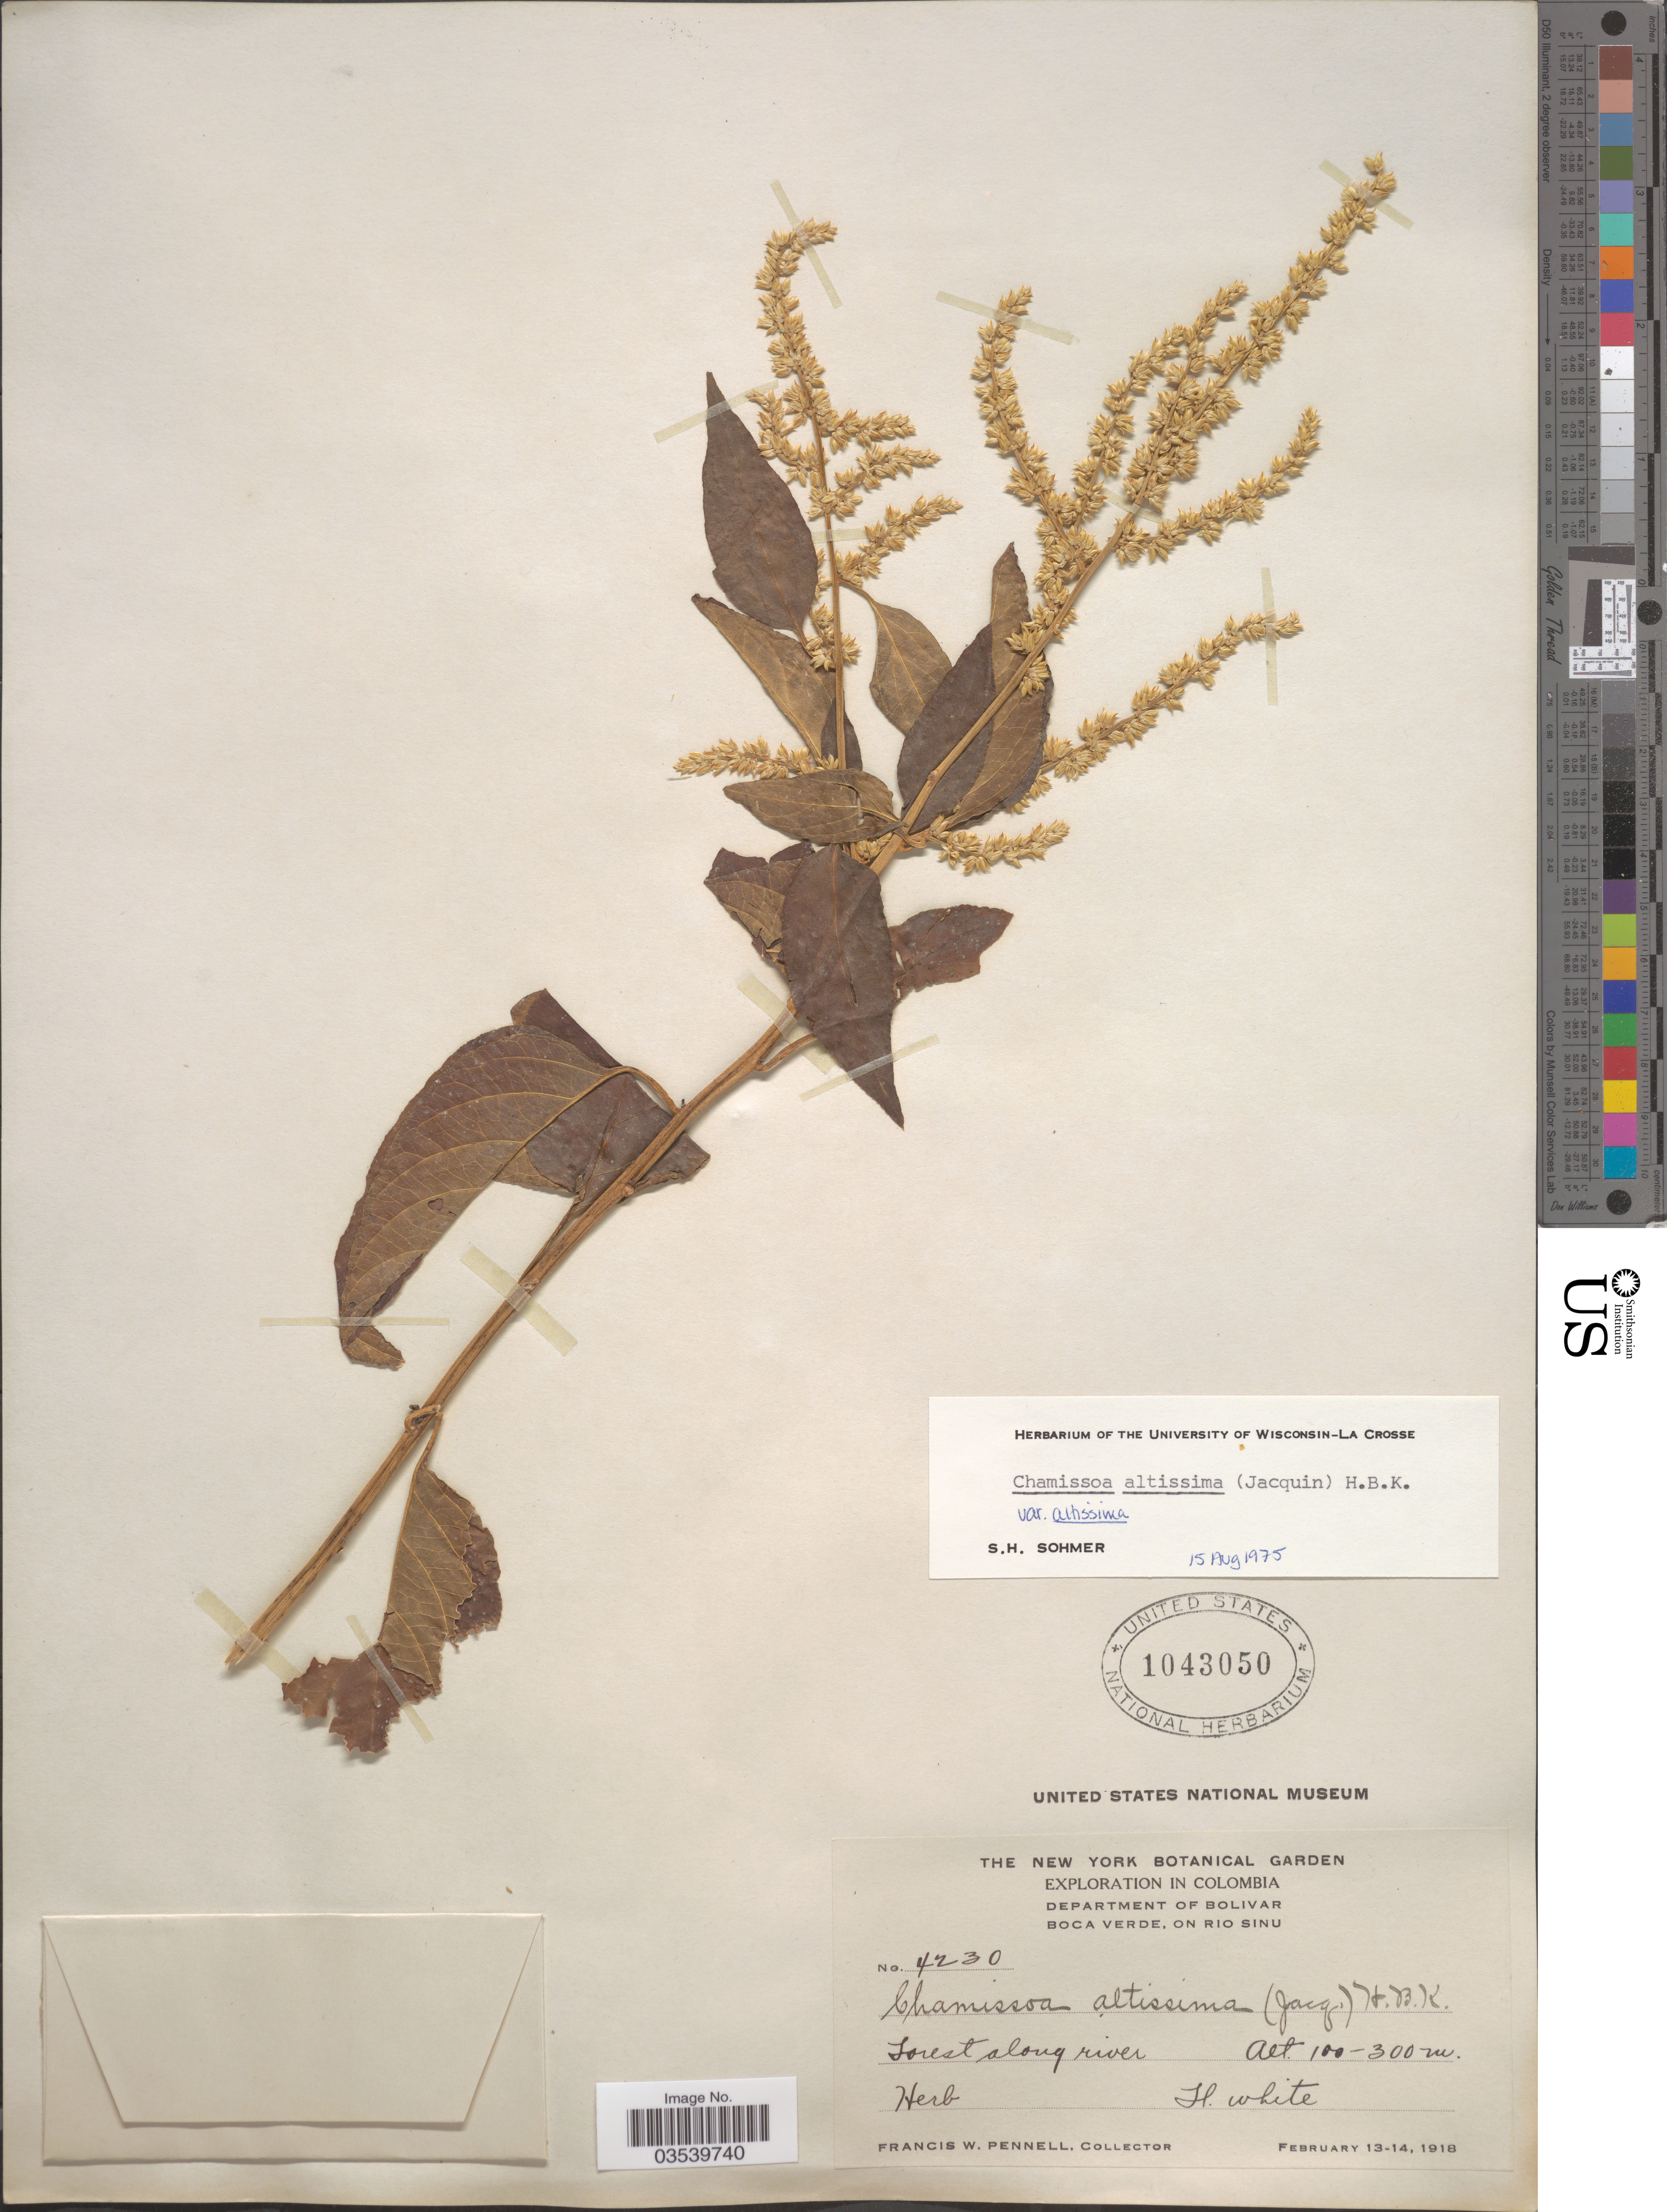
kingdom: Plantae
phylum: Tracheophyta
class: Magnoliopsida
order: Caryophyllales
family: Amaranthaceae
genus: Chamissoa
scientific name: Chamissoa altissima var. altissima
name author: (Jacq.) Kunth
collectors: F. W. Pennell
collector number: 4230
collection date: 1918-02-13/1918-02-14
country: Colombia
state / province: Bolívar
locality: Department of Bolivar. Boca Verde, on Rio Sinu. Forest along river.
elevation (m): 100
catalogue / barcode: US 1043050